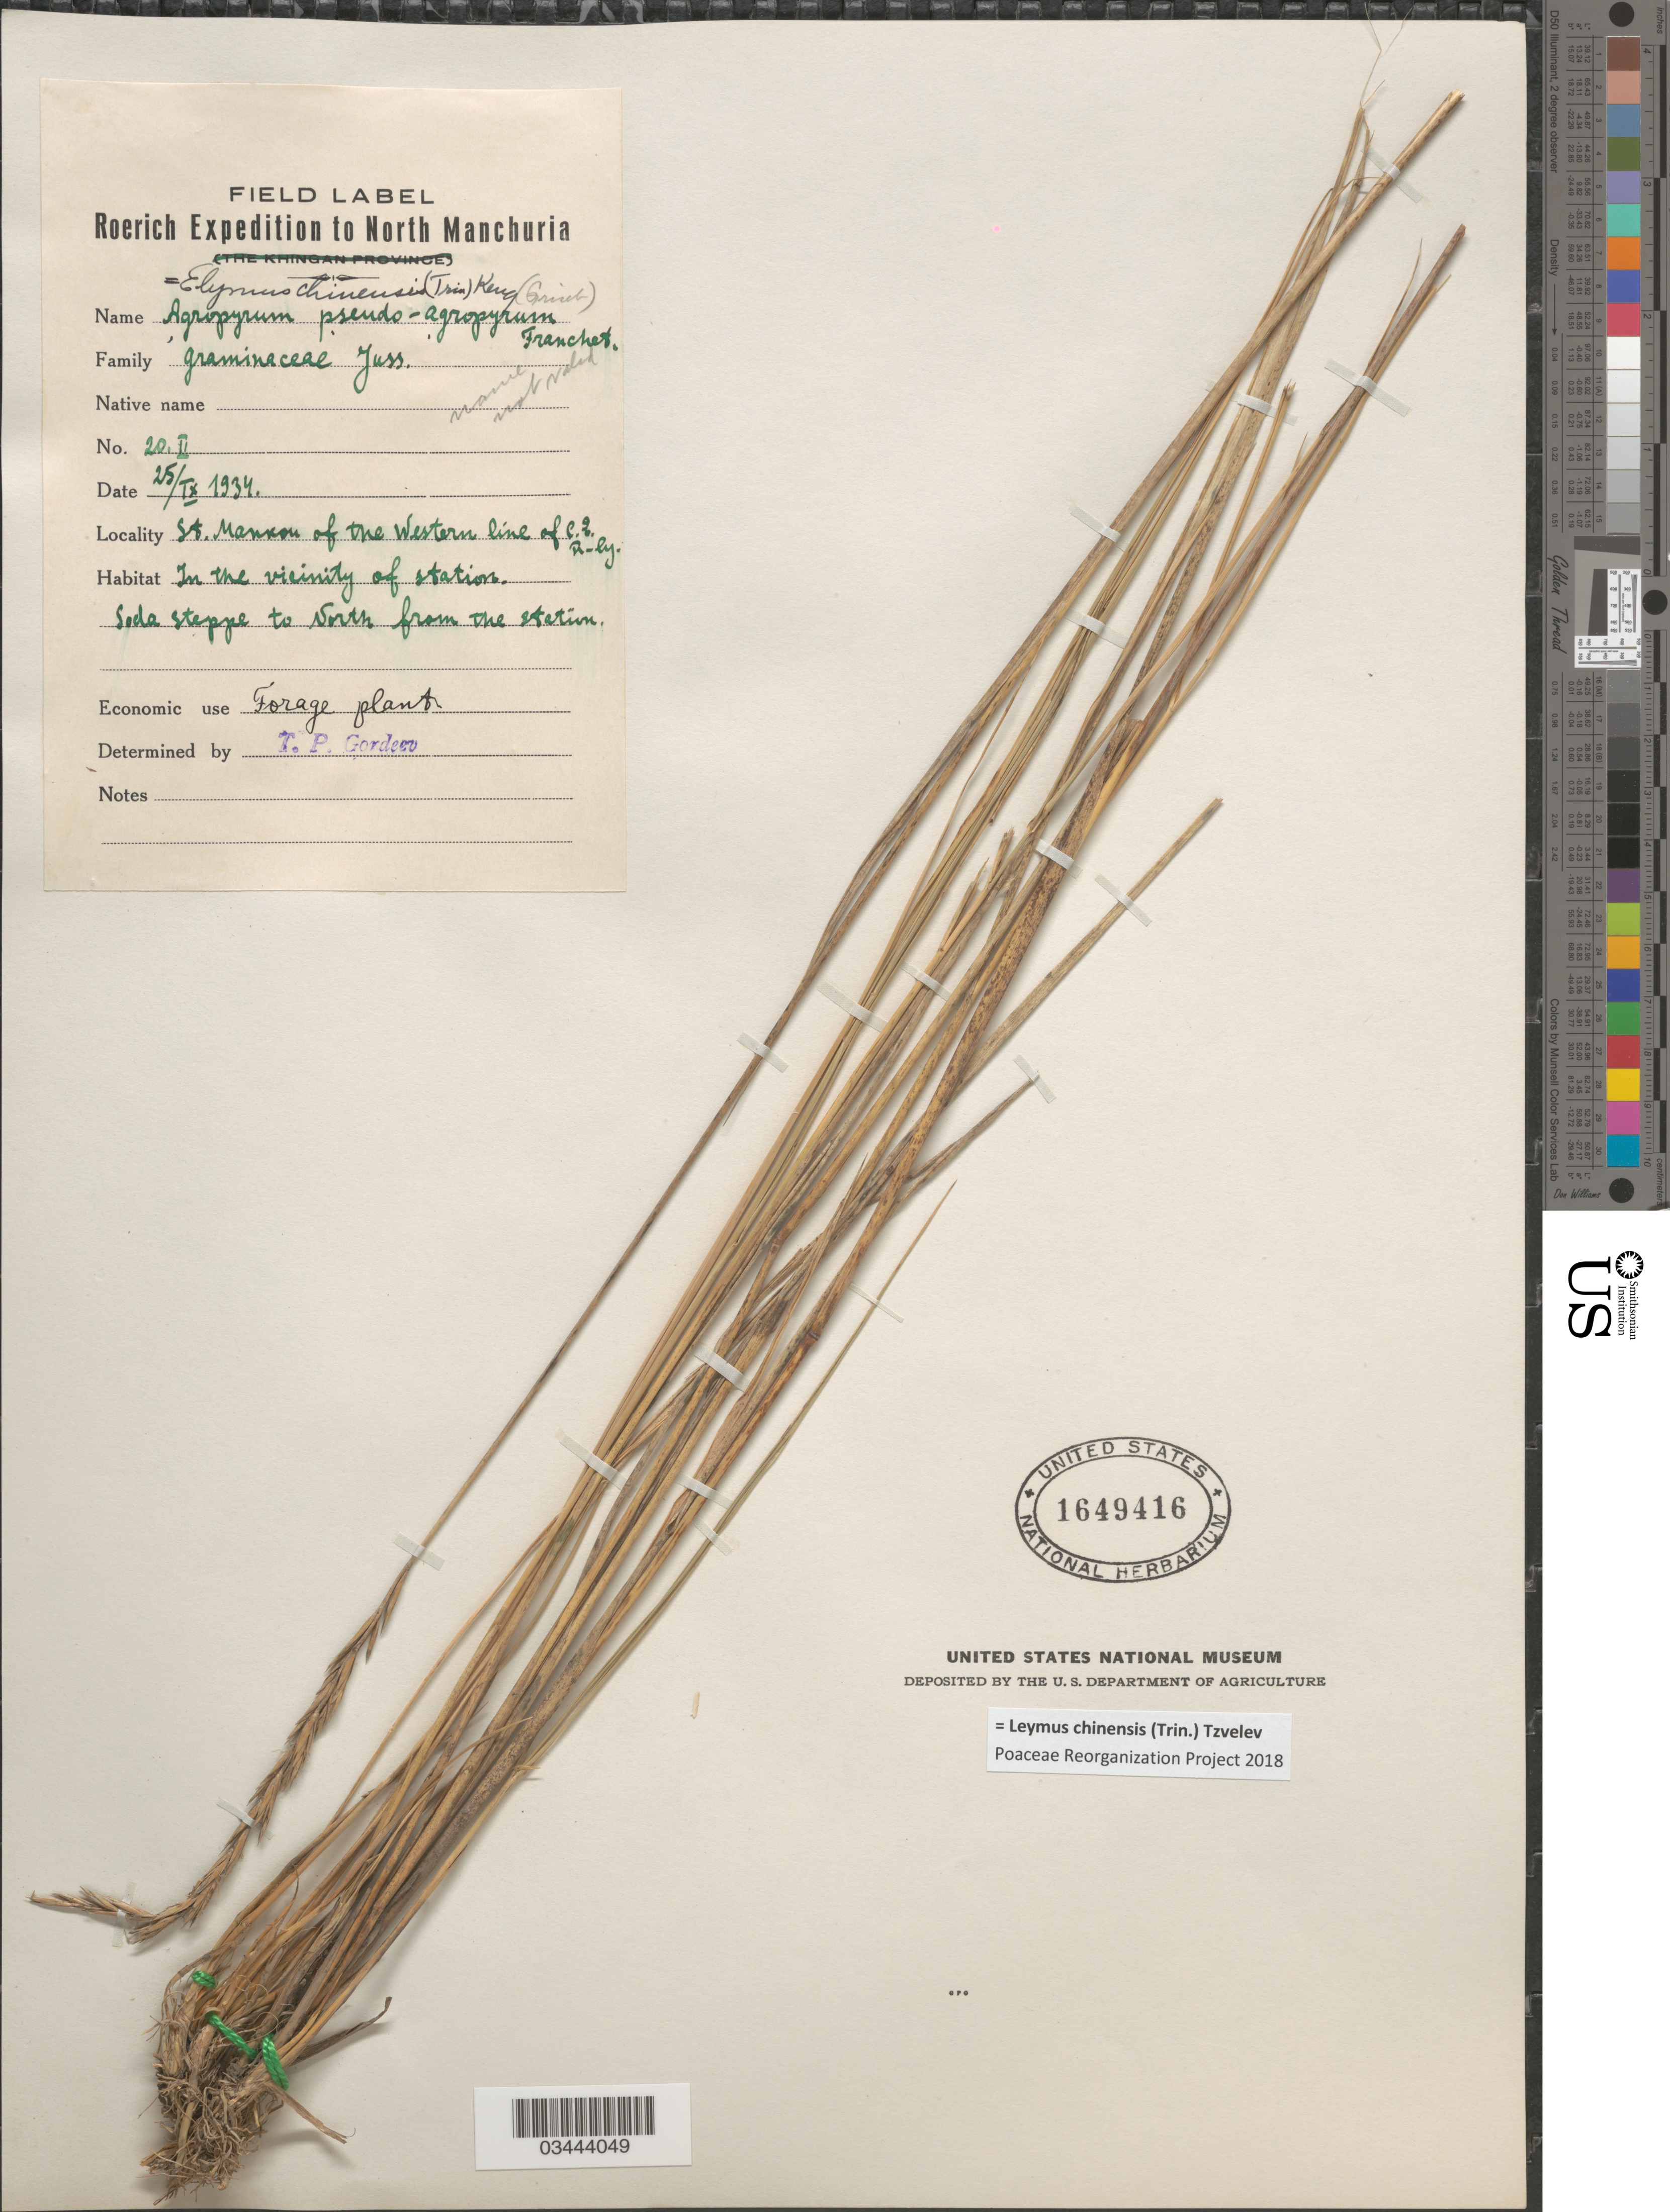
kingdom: Plantae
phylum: Tracheophyta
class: Liliopsida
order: Poales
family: Poaceae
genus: Leymus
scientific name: Leymus chinensis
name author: (Trin.) Tzvelev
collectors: Roerich Expedition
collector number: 20.II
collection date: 1934-09-25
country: China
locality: To North Manchuria. St. Manrou [interpreted] of the Western line of c.z. R-ly [interpreted]. In the vicinity of station. Soda steppe to North from the station.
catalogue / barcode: US 1649416